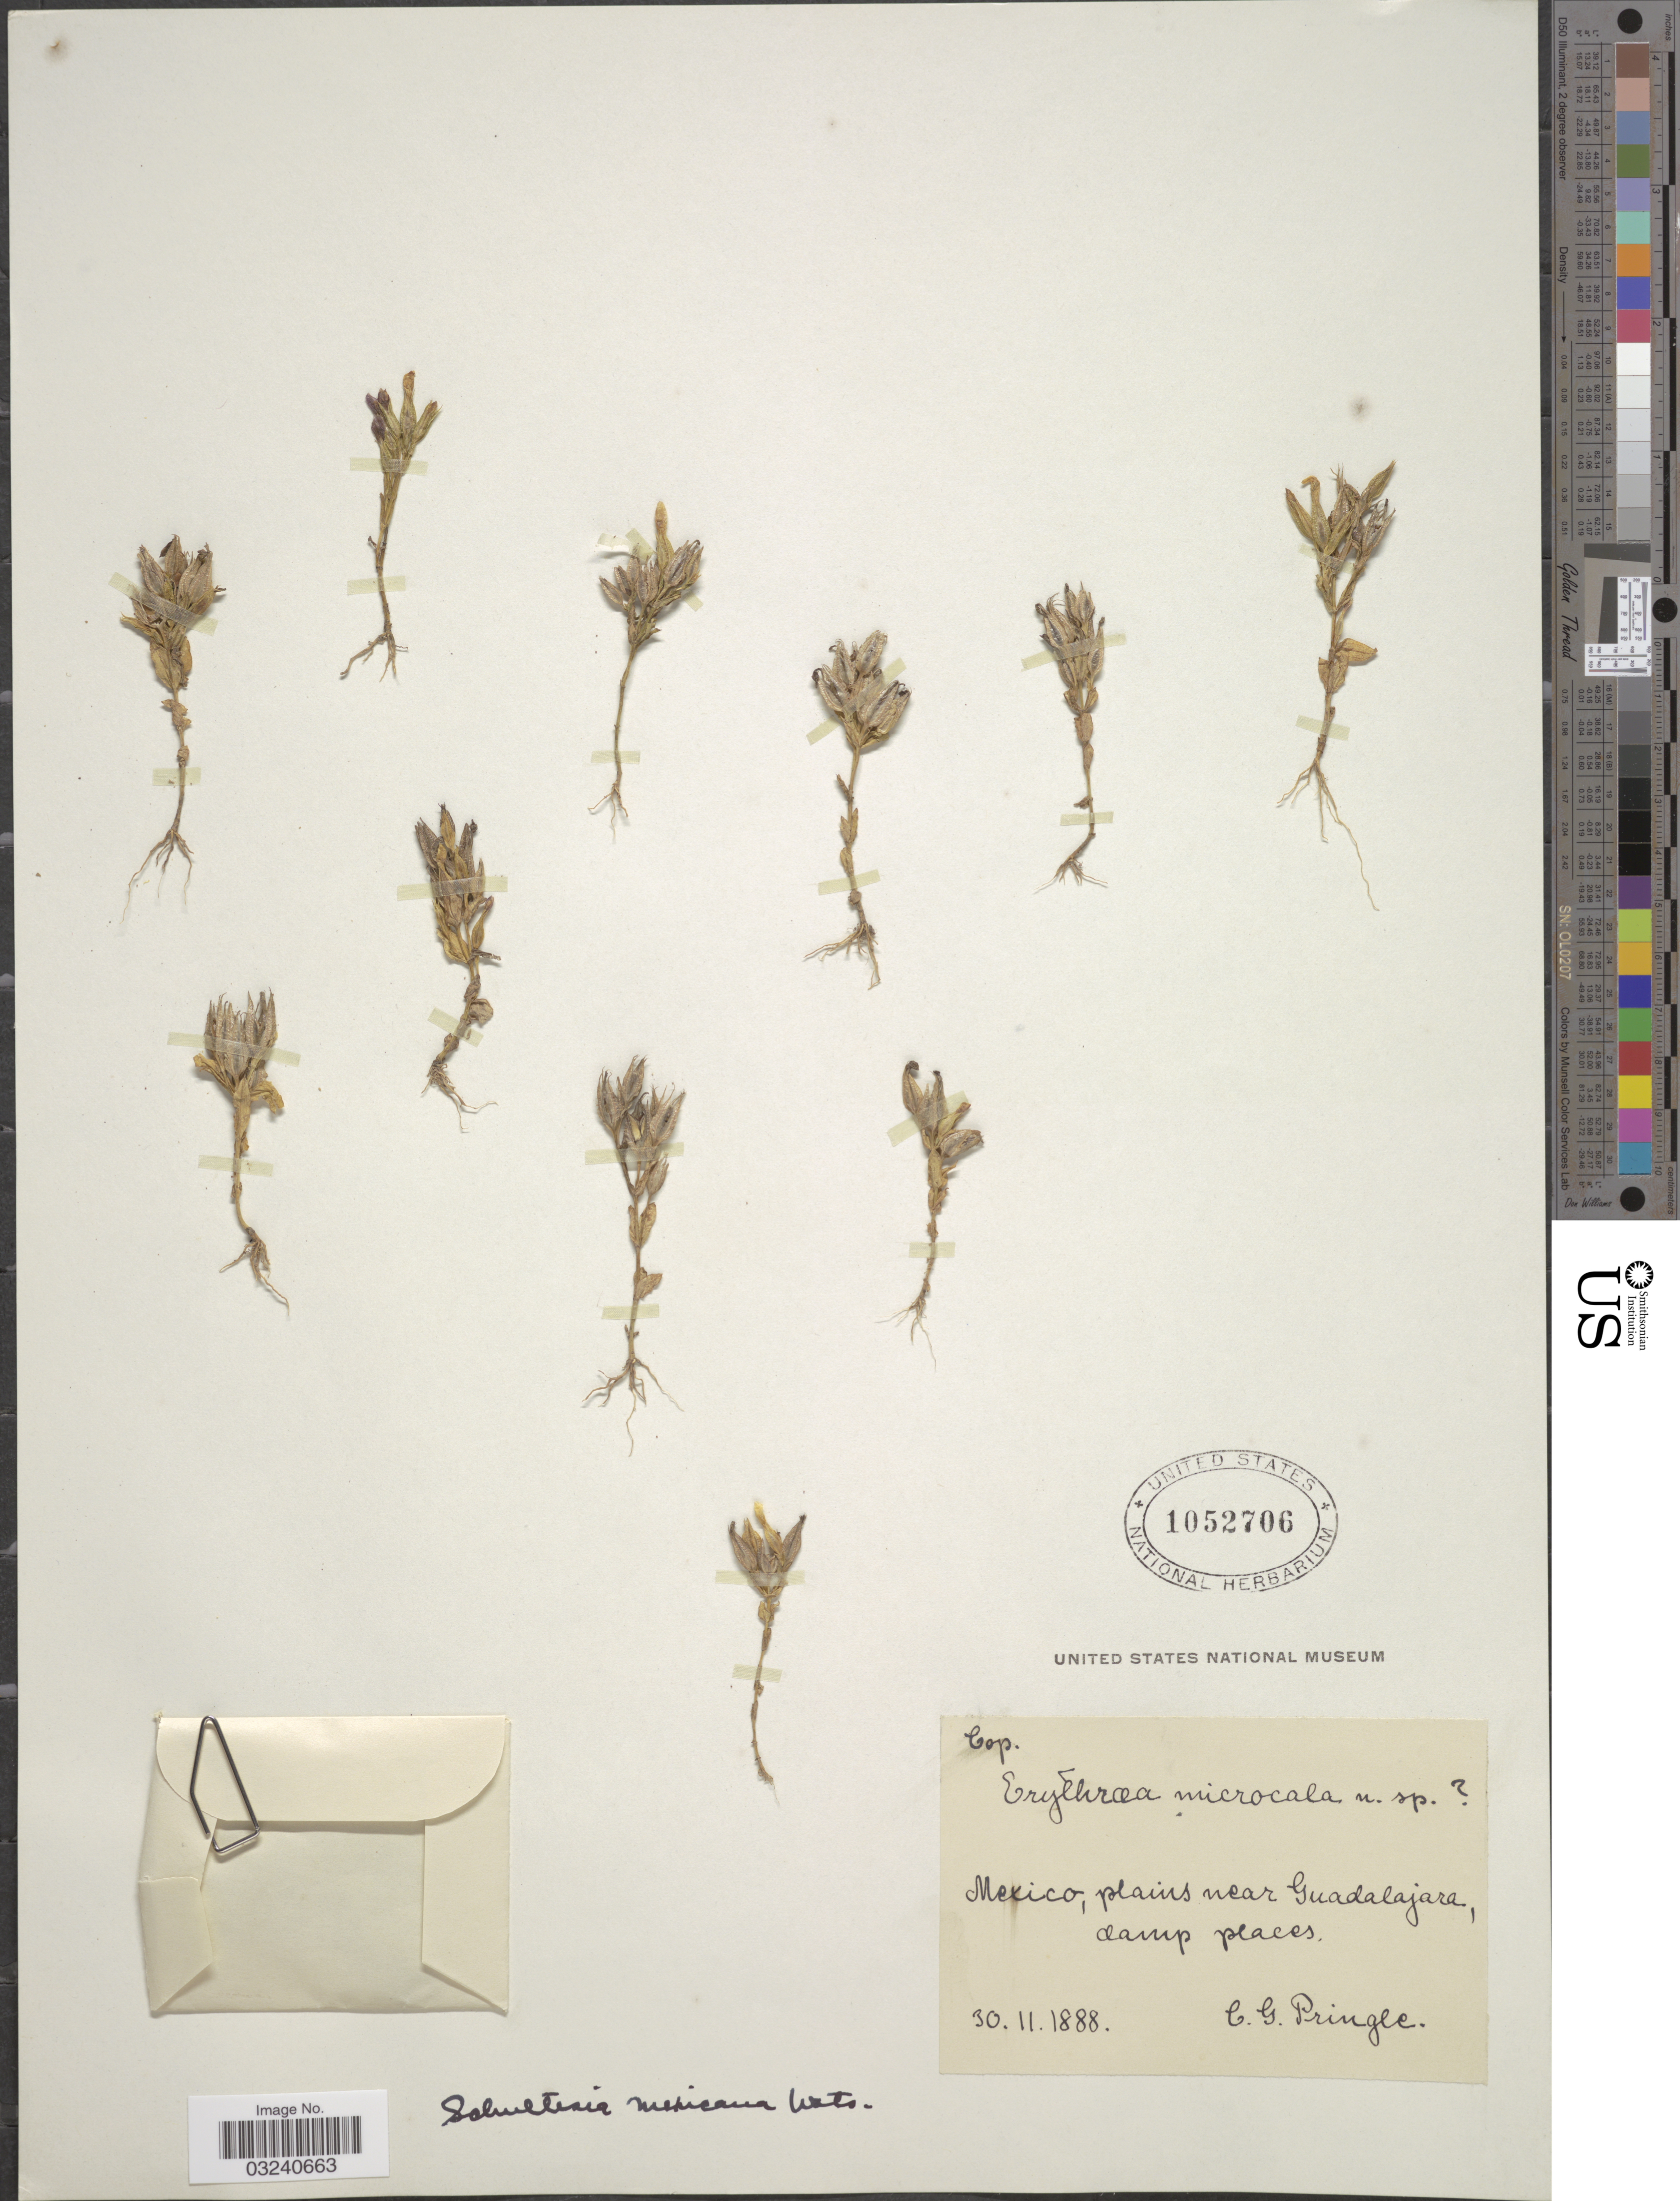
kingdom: Plantae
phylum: Tracheophyta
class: Magnoliopsida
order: Gentianales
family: Gentianaceae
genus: Schultesia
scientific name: Schultesia mexicana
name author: S. Watson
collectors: C. G. Pringle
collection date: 1888-11-30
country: Mexico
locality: Plains near Guadalajara, damp places.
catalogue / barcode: US 1052706